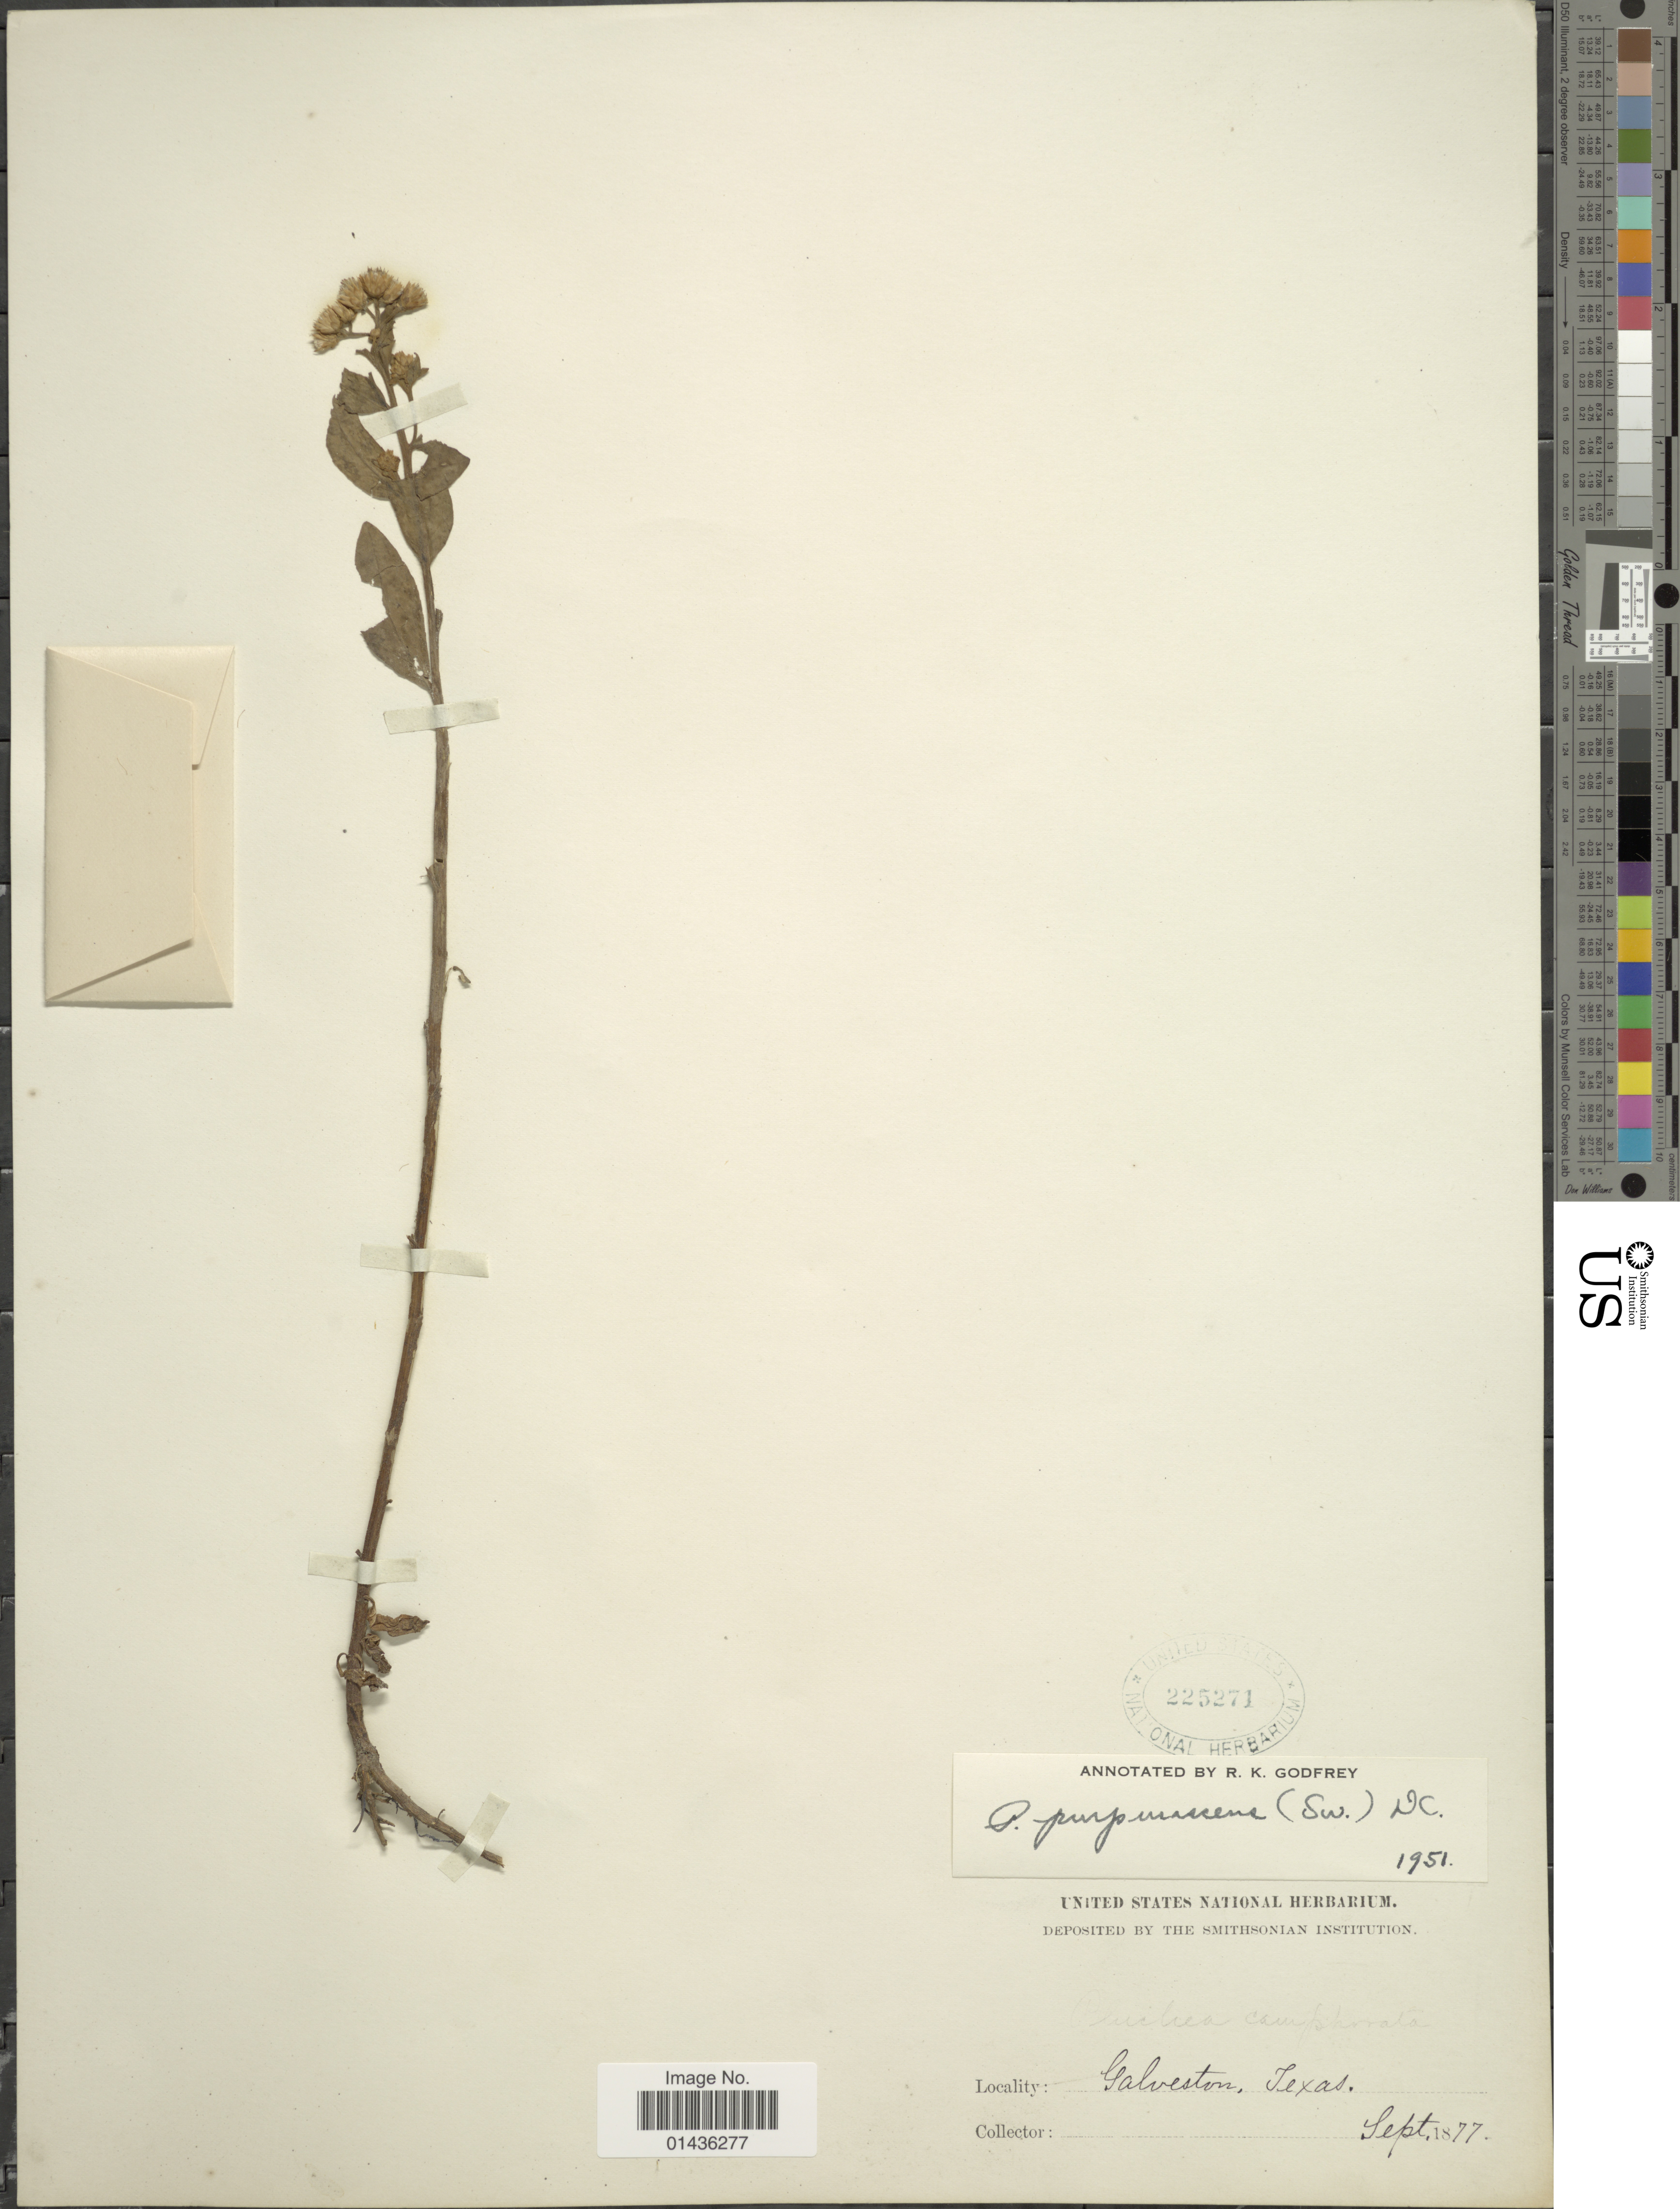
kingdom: Plantae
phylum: Tracheophyta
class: Magnoliopsida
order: Asterales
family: Asteraceae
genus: Pluchea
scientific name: Pluchea odorata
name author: (L.) Cass.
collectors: U.S. National Herbarium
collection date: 1877-09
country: United States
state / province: Texas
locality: Galveston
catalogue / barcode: US 225271